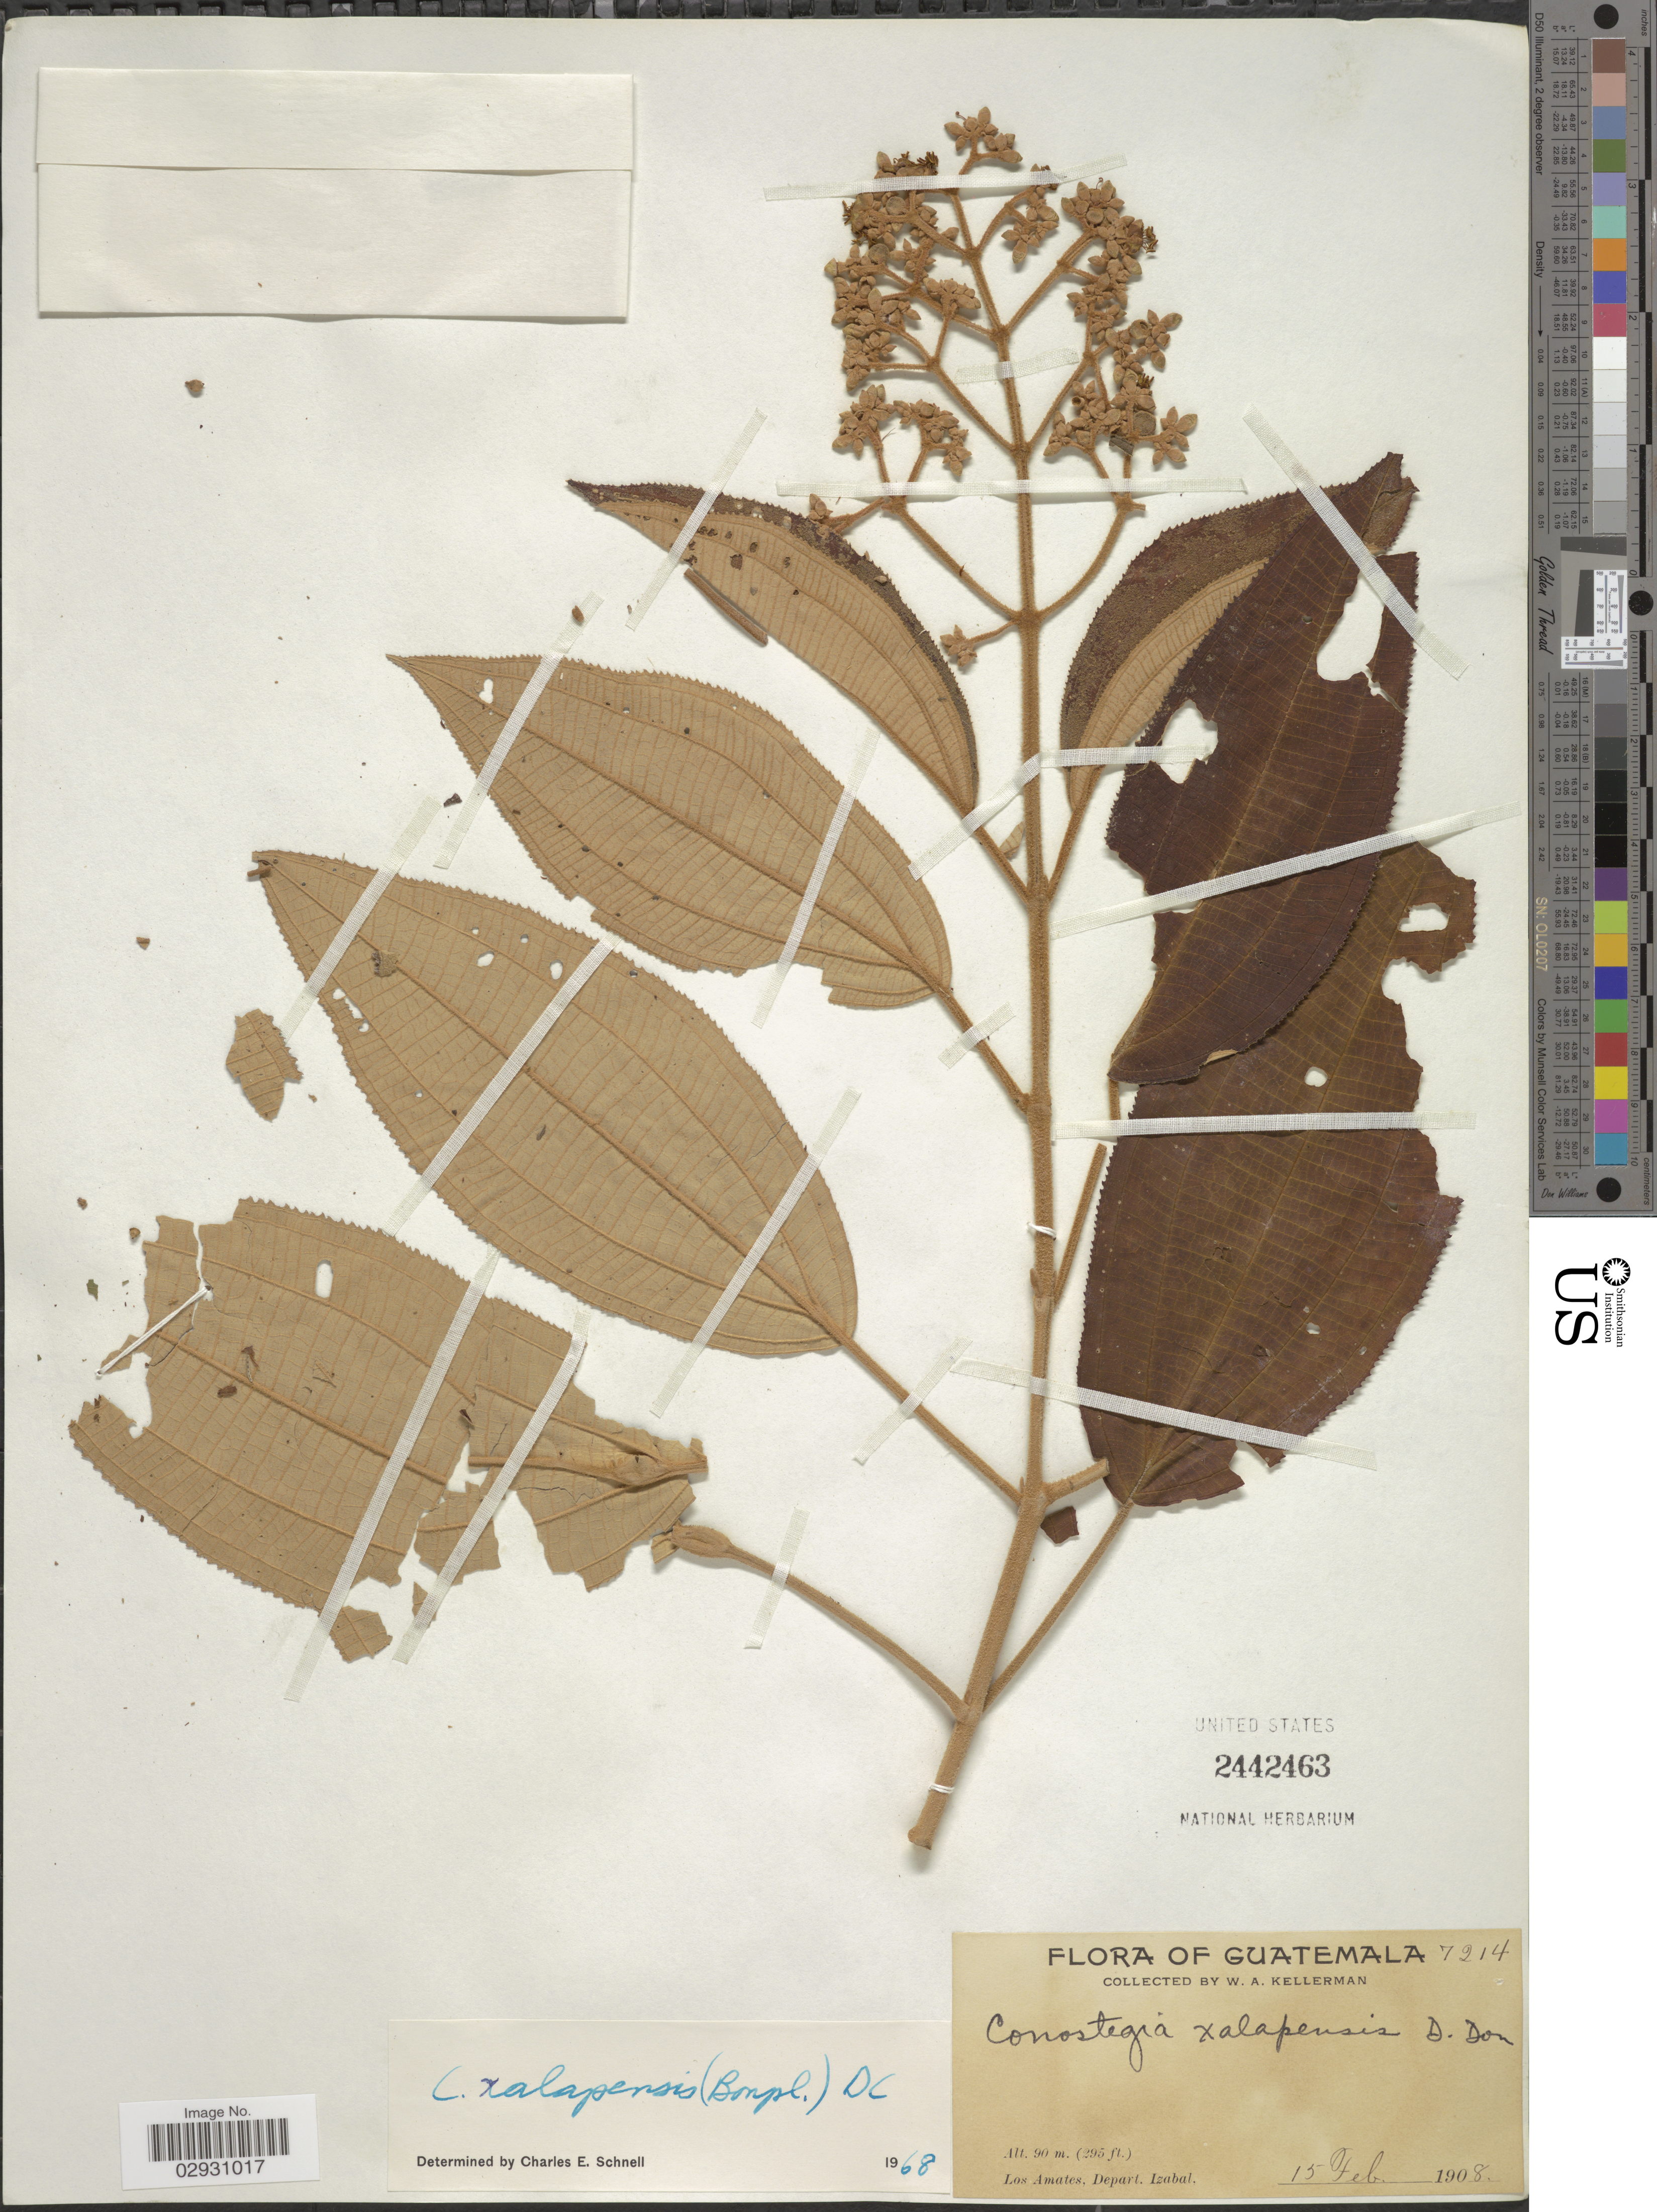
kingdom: Plantae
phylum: Tracheophyta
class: Magnoliopsida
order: Myrtales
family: Melastomataceae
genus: Conostegia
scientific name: Conostegia quadrangularis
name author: Schltdl. ex Steud.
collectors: W. Kellerman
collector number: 7214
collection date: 1908-02-15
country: Guatemala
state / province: Izabal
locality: Los Amates, Depart. Izabal.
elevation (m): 90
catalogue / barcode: US 2442463